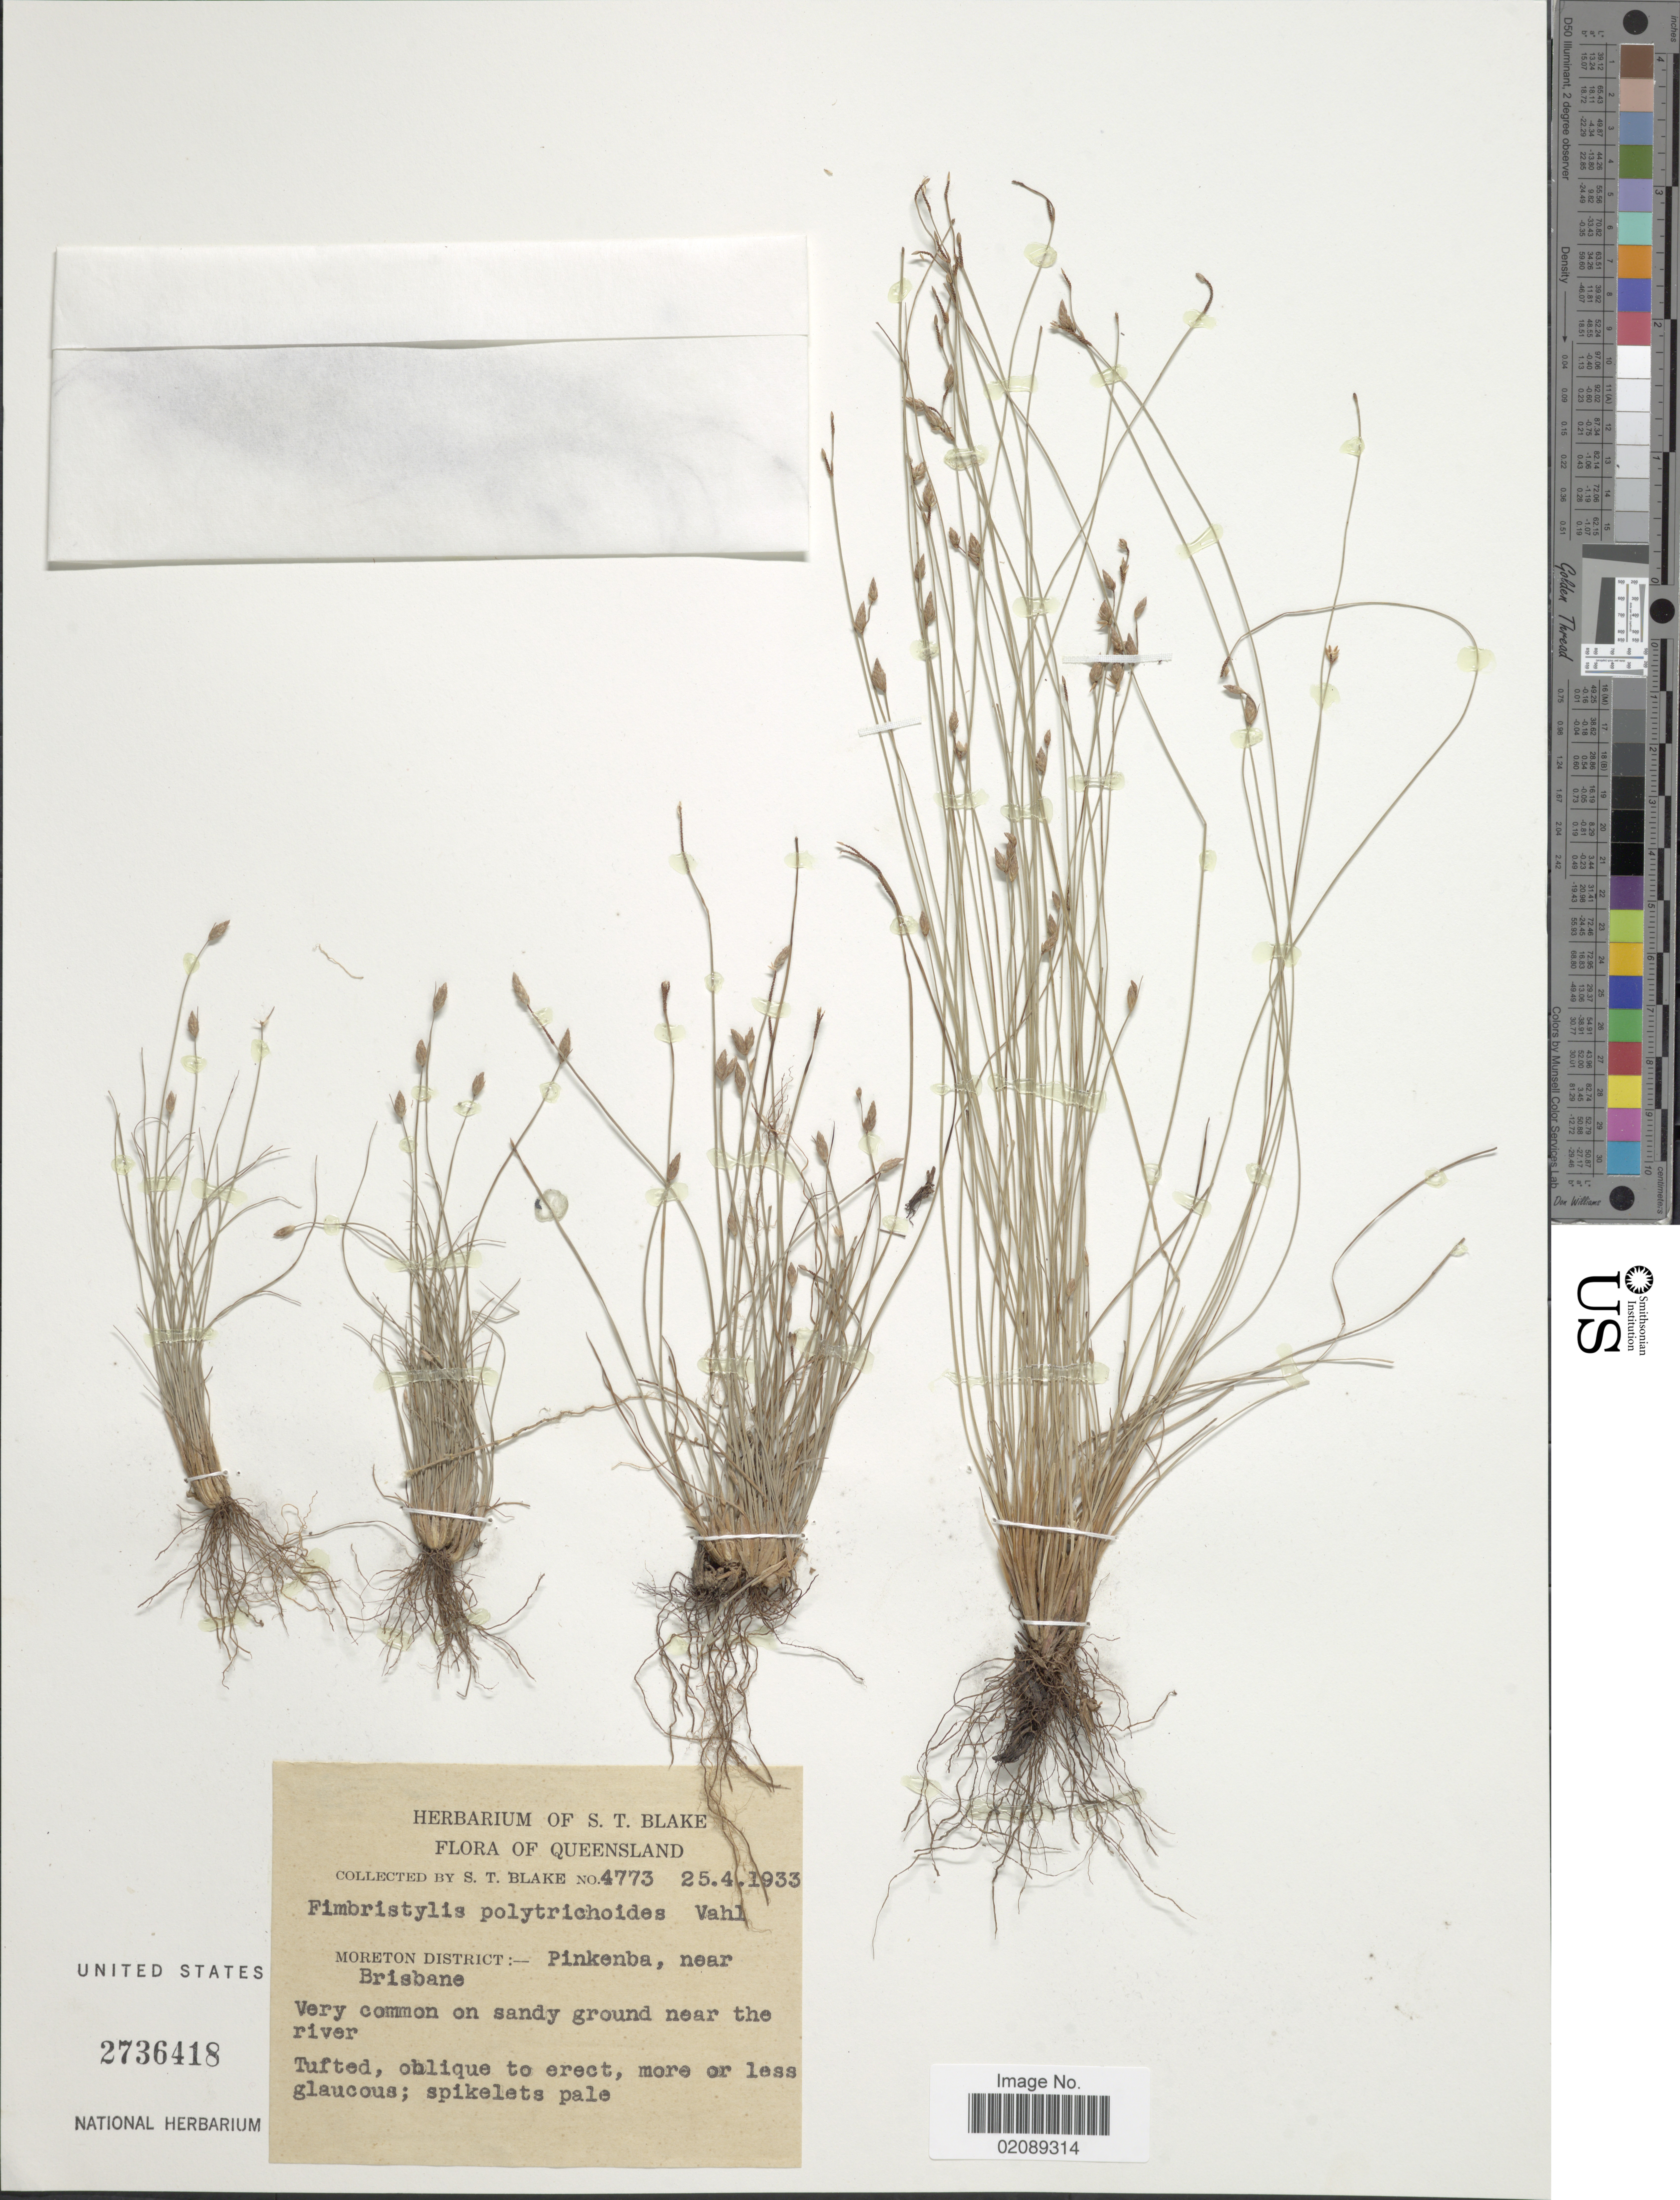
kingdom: Plantae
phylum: Tracheophyta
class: Liliopsida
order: Poales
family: Cyperaceae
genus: Fimbristylis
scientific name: Fimbristylis polytrichoides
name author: (Retz.) Vahl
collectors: S. T. Blake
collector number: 4773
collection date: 1933-04-25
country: Australia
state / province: Queensland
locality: Moreton District: -Pinkenba, near Brisbane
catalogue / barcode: US 2736418